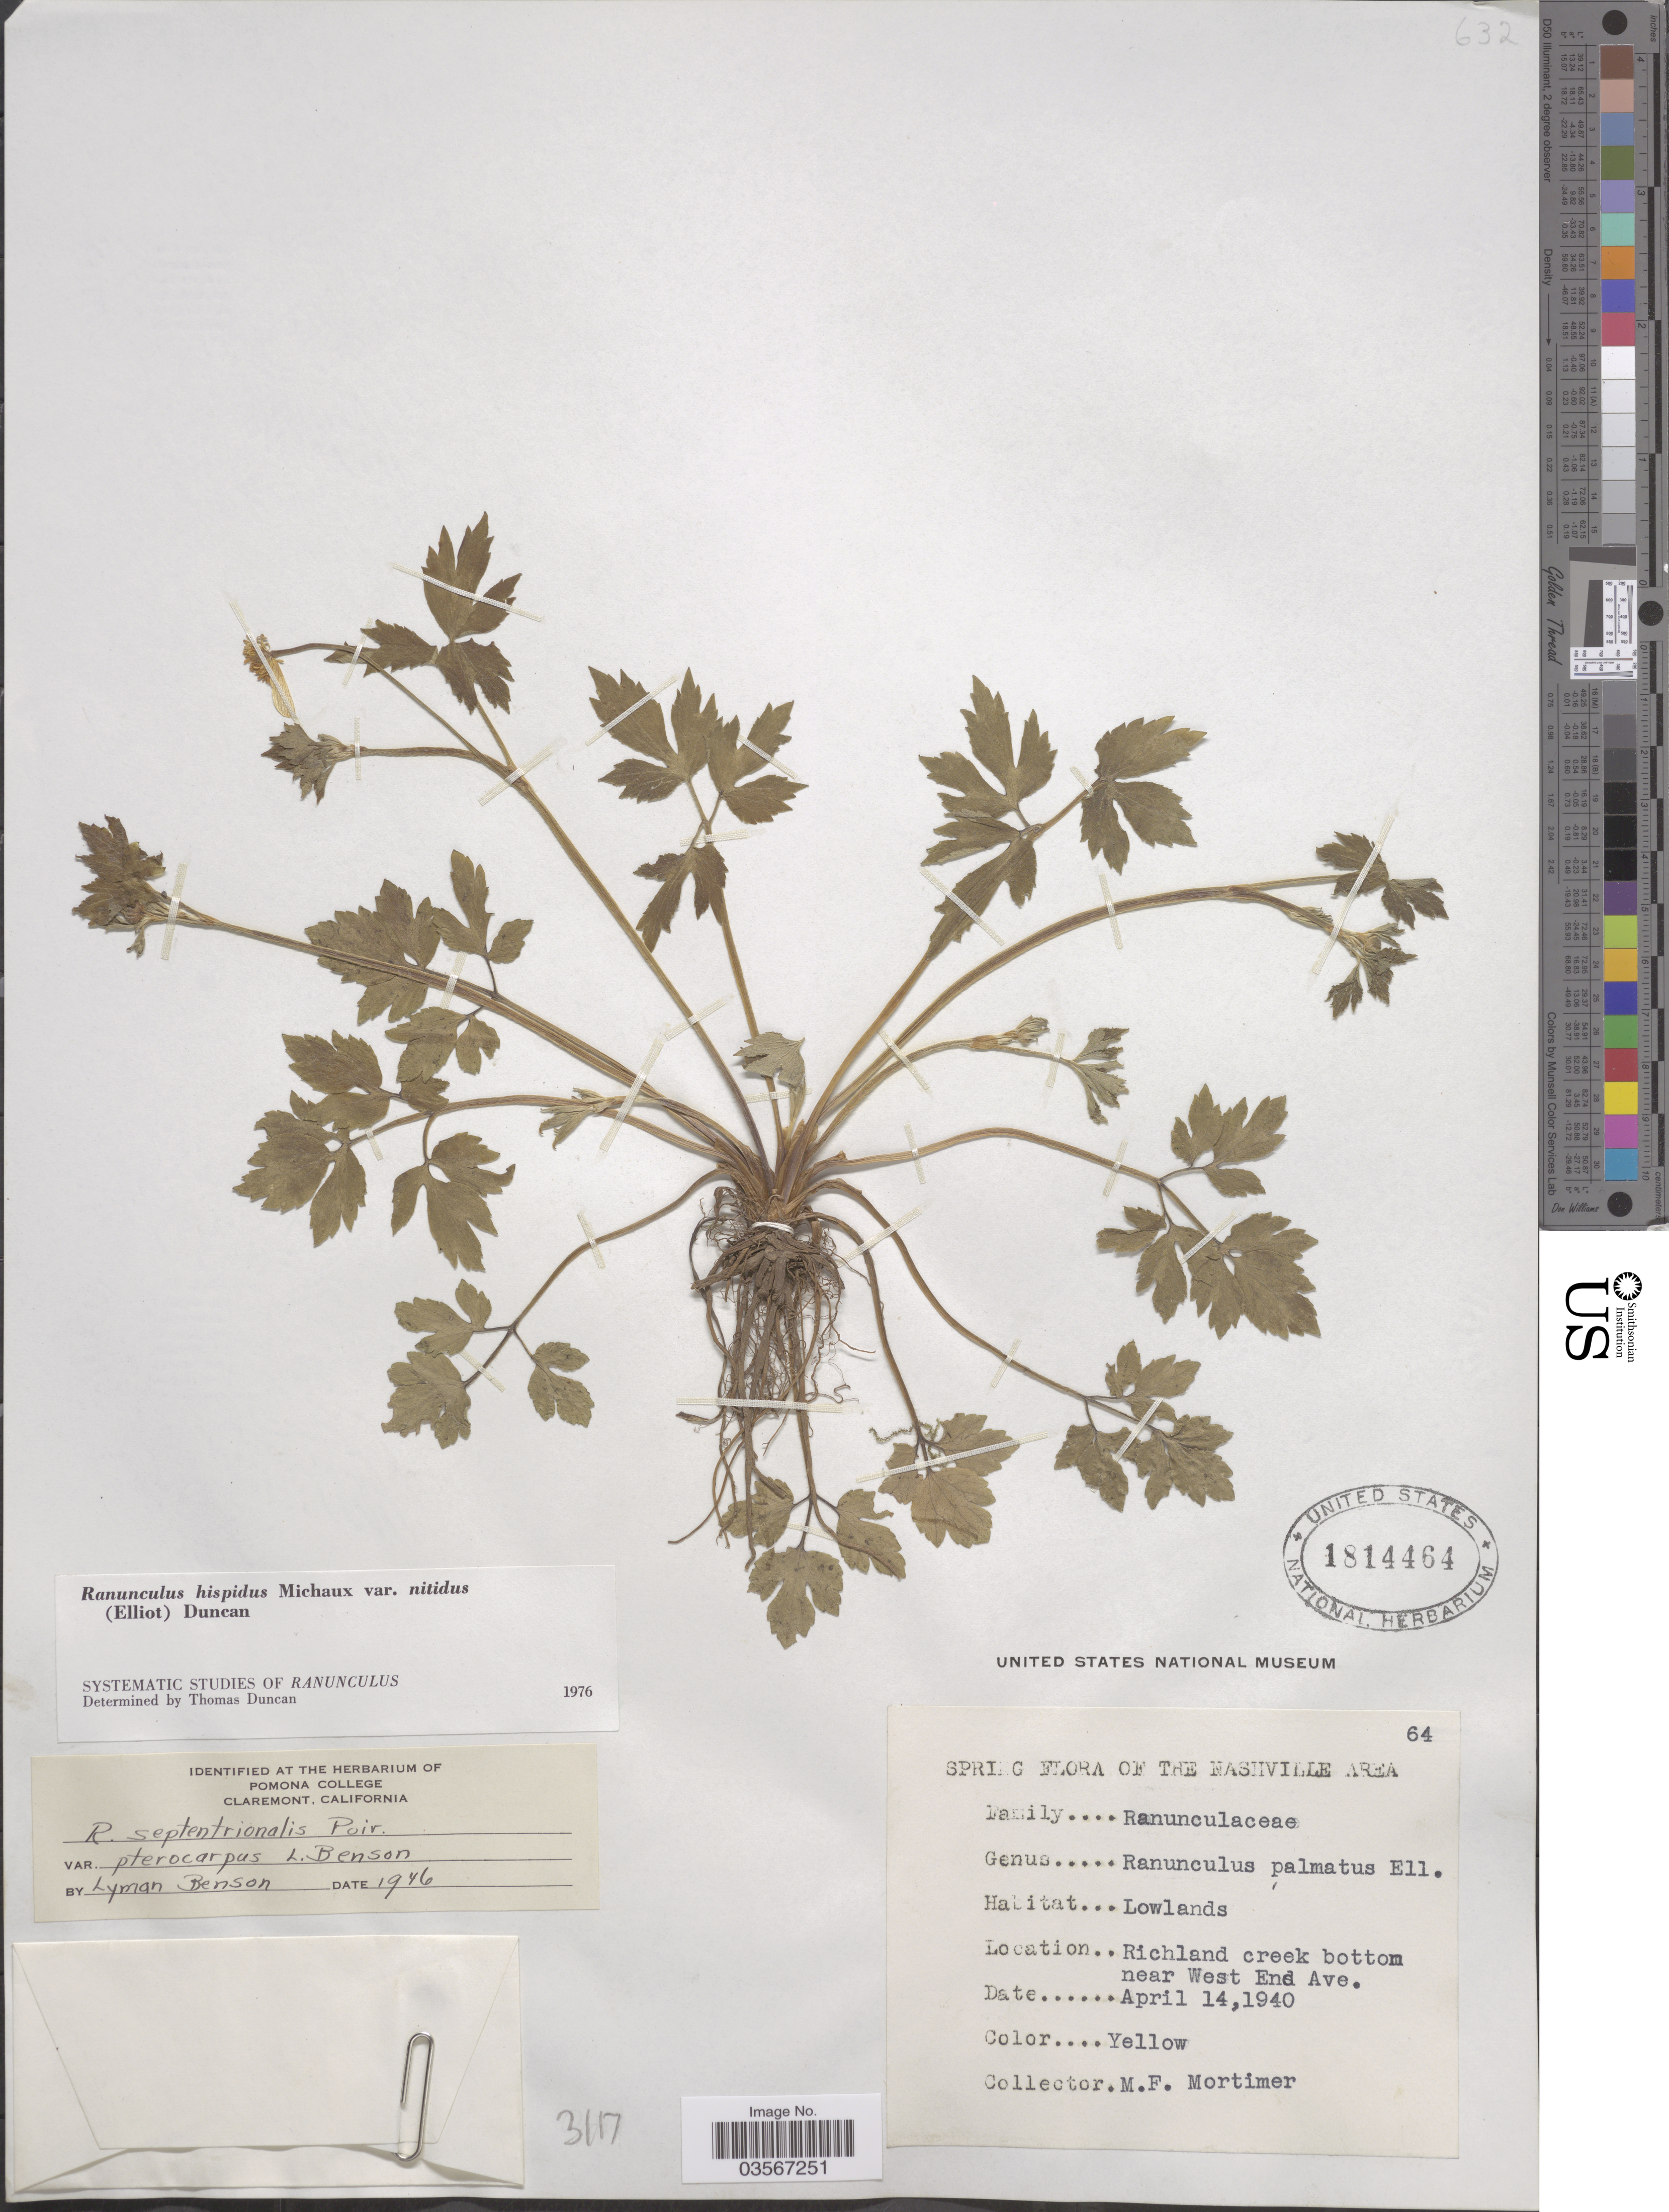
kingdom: Plantae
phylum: Tracheophyta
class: Magnoliopsida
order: Ranunculales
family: Ranunculaceae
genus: Ranunculus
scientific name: Ranunculus hispidus var. nitidus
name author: (Chapm.) T. Duncan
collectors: M. Mortimer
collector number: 64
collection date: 1940-04-14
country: United States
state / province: Tennessee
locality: The Nashville Area. Richland creek bottom near West End Ave.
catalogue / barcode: US 1814464